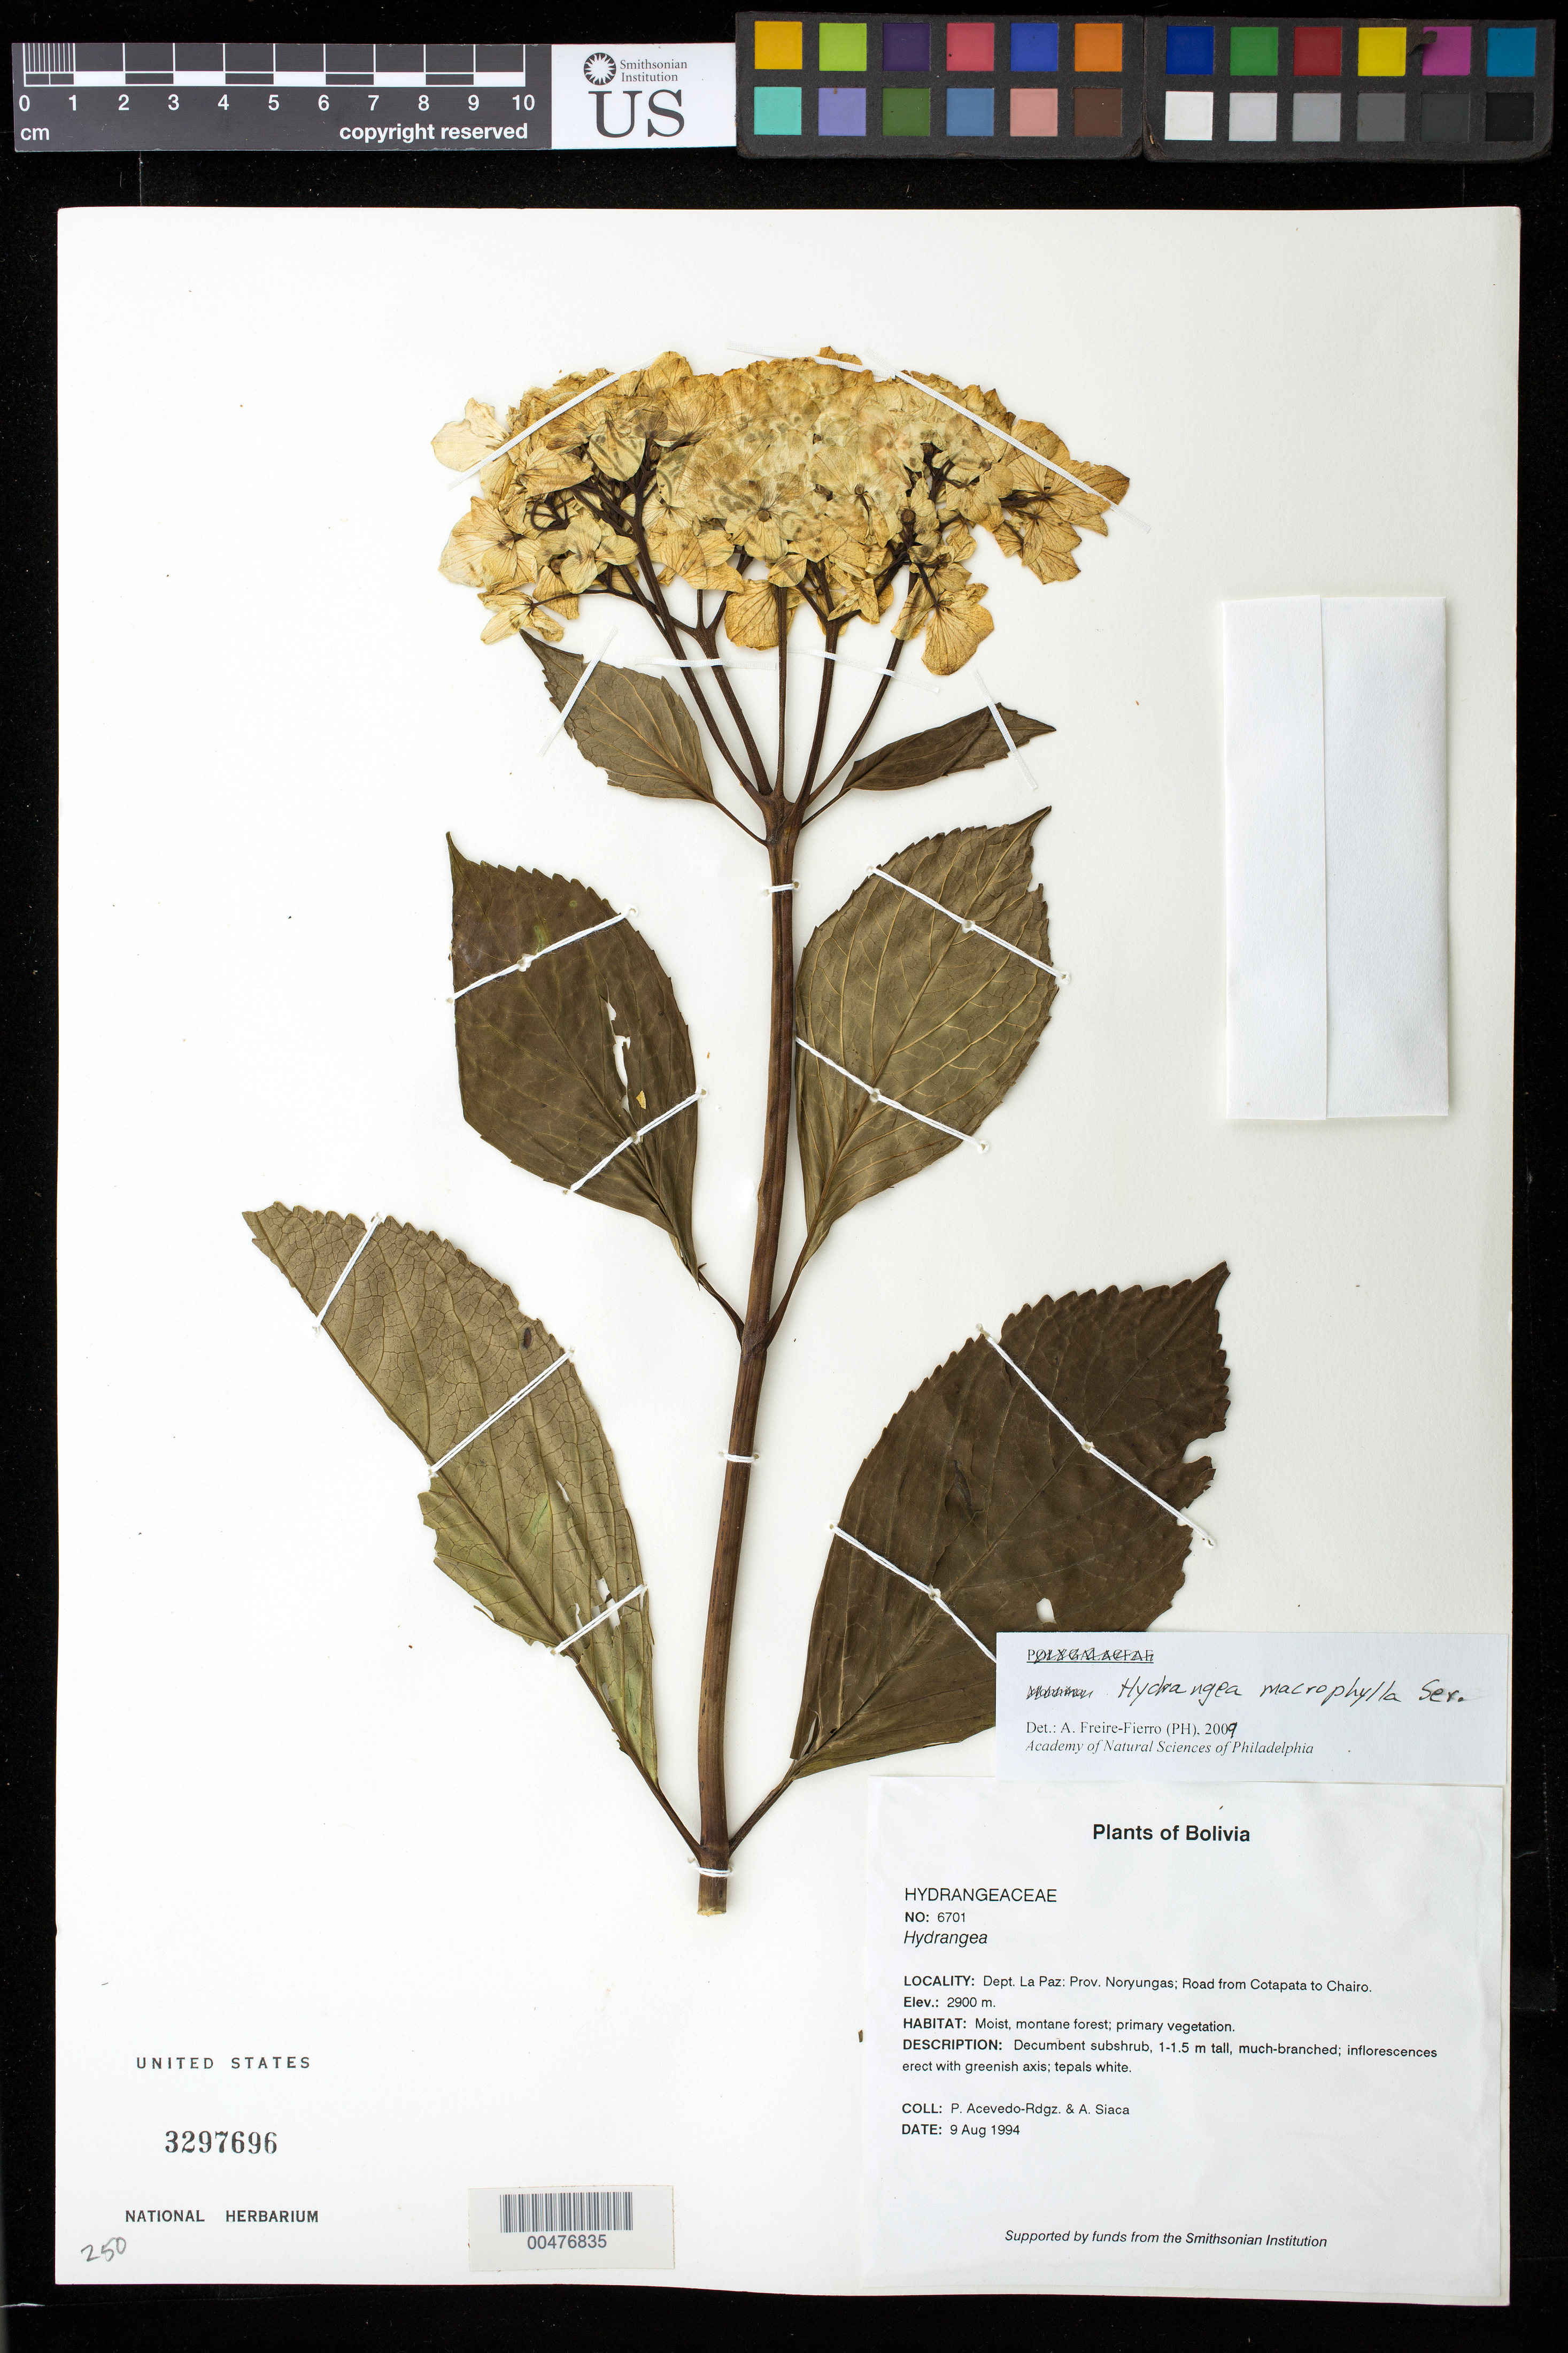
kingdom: Plantae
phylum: Tracheophyta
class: Magnoliopsida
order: Cornales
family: Hydrangeaceae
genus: Hydrangea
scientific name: Hydrangea macrophylla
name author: (Thunb.) Ser.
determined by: Freire-Fierro, A.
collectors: P. Acevedo-Rodr. & A. Siaca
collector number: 6701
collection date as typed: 09 Aug 1994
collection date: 1994-08-09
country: Bolivia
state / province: La Paz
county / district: Noryungas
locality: Depart. La Paz; Prov. Noryungas. Road from Cotapata to Chairo.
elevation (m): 2900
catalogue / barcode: US 3297696